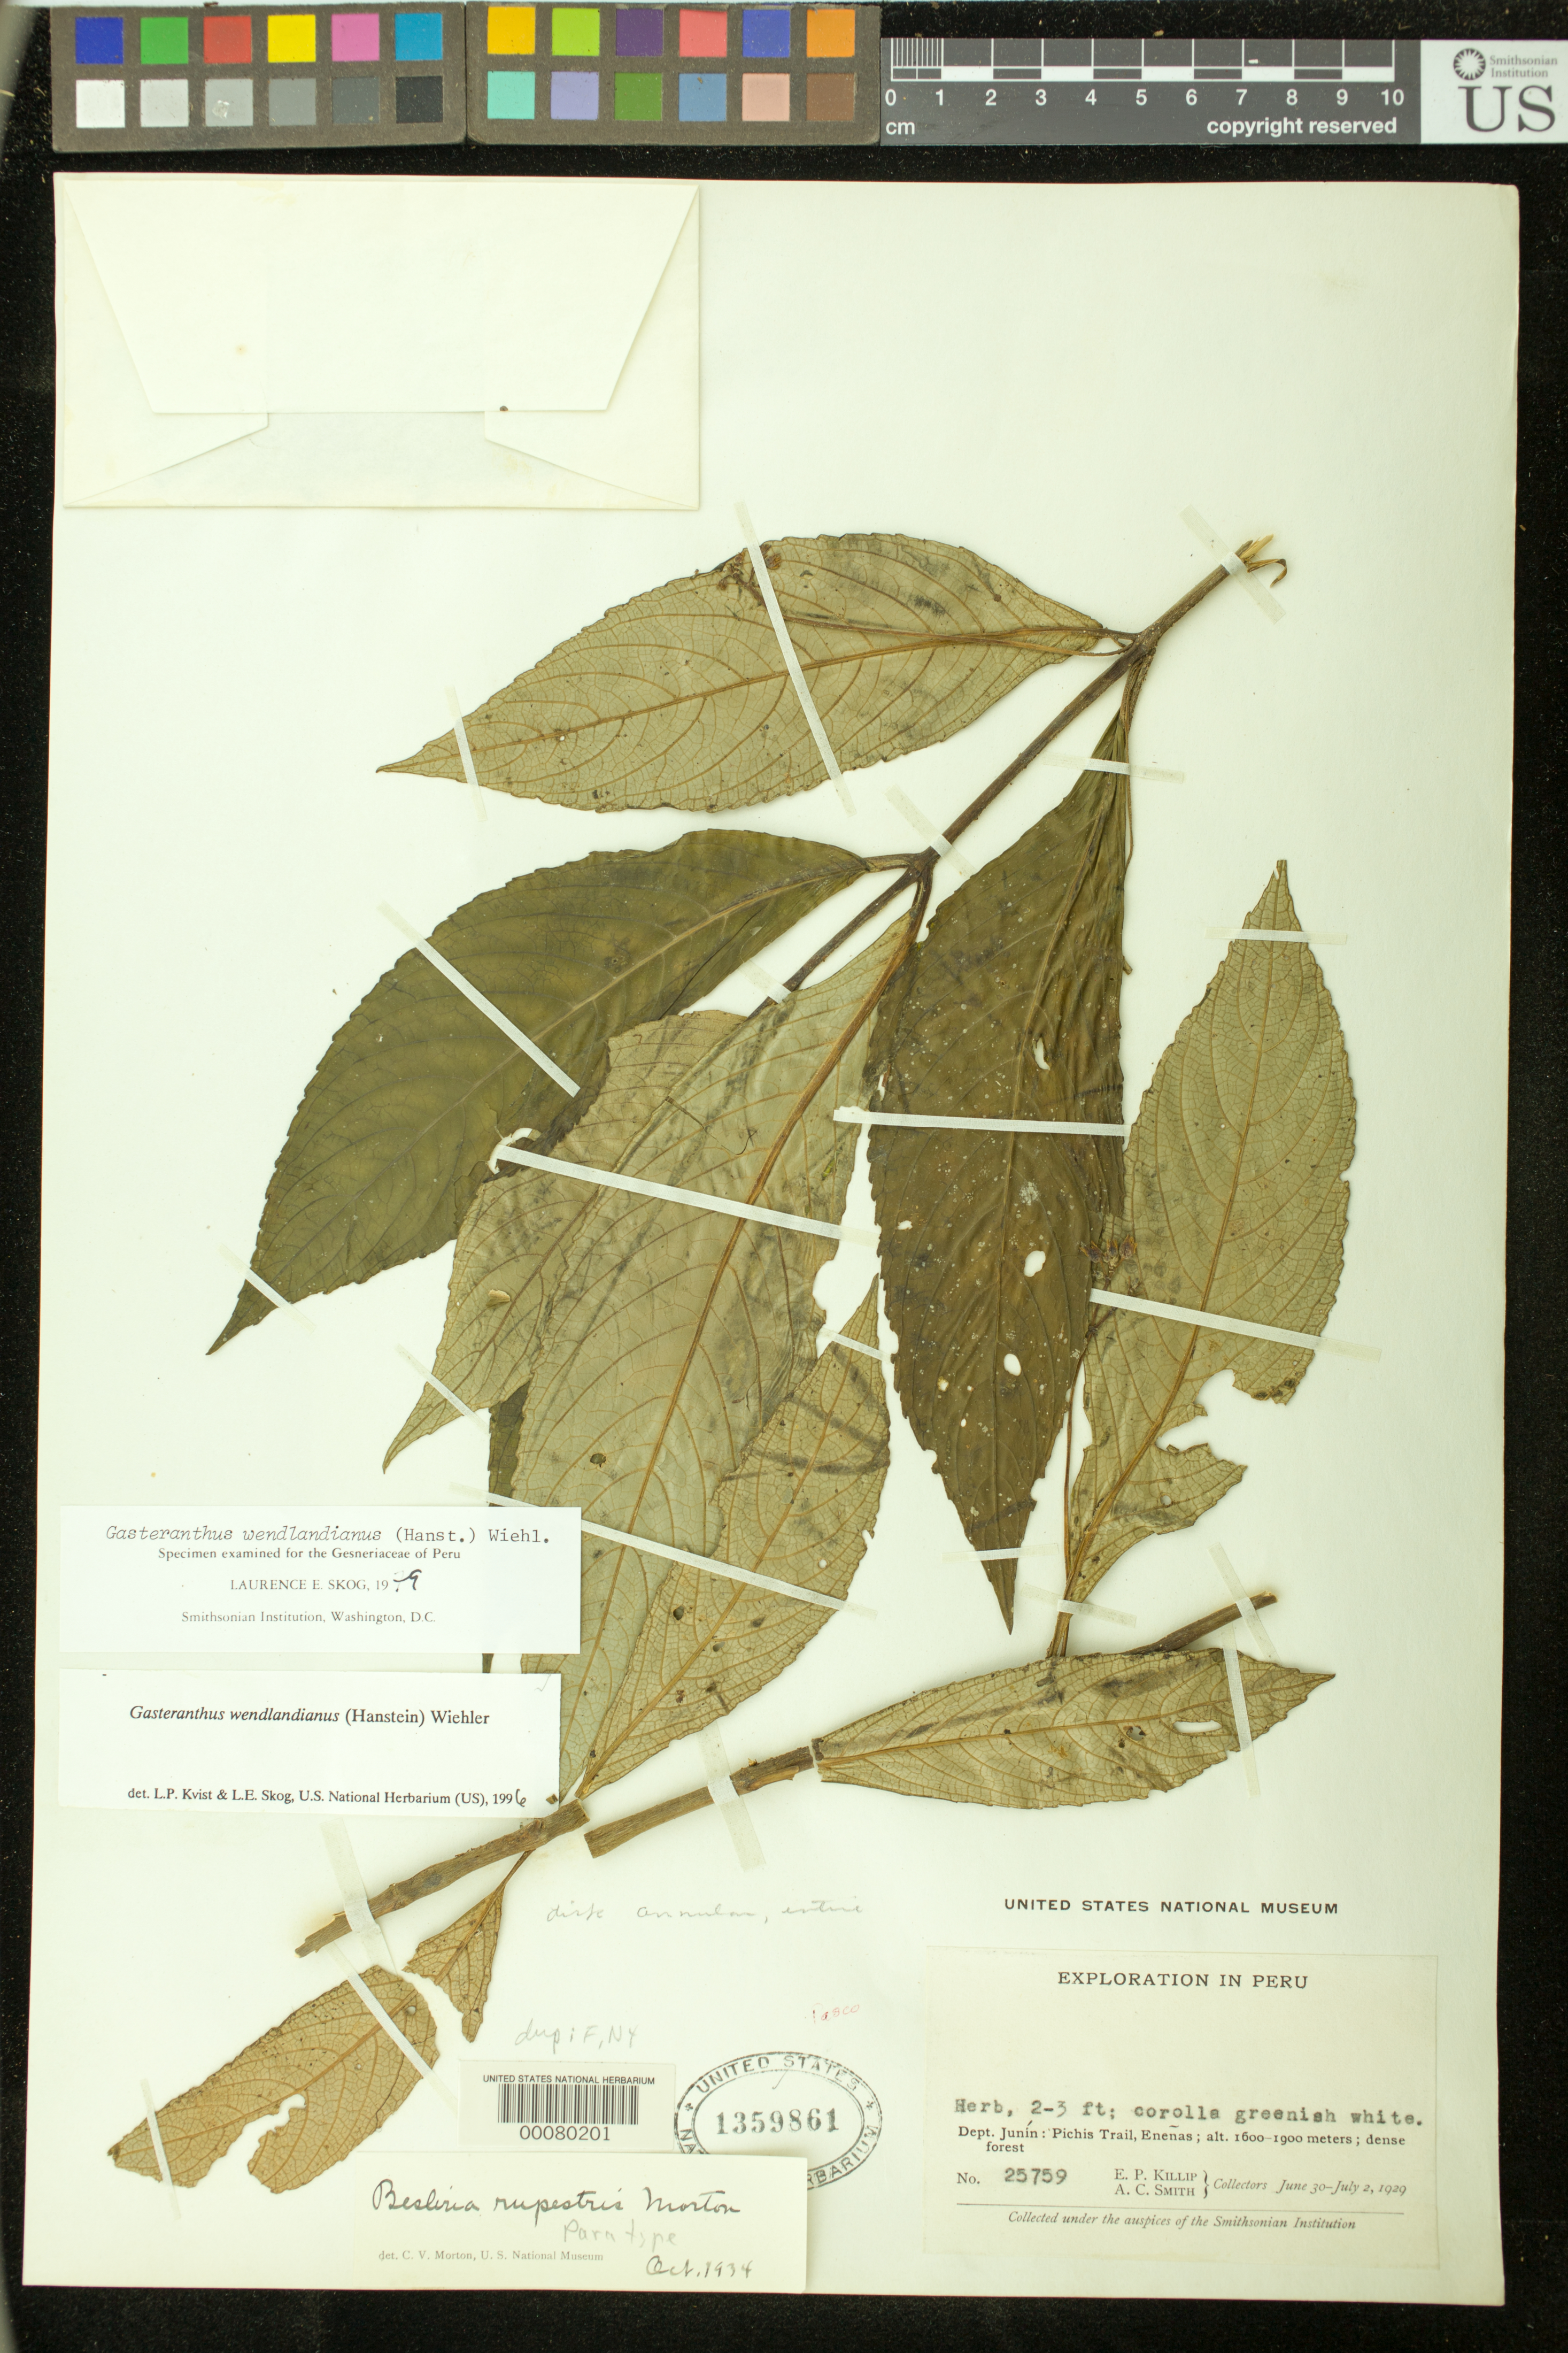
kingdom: Plantae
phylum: Tracheophyta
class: Magnoliopsida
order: Lamiales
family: Gesneriaceae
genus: Gasteranthus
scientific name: Gasteranthus wendlandianus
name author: (Hanst.) Wiehler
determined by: Skog, Laurence E.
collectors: E. P. Killip & A. C. Smith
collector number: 25759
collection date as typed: Jun-Jul 1929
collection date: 1929-06/1929-07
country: Peru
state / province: Pasco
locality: Pichis trail, Eneñas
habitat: Dense forest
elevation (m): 1600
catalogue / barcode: US 1359861